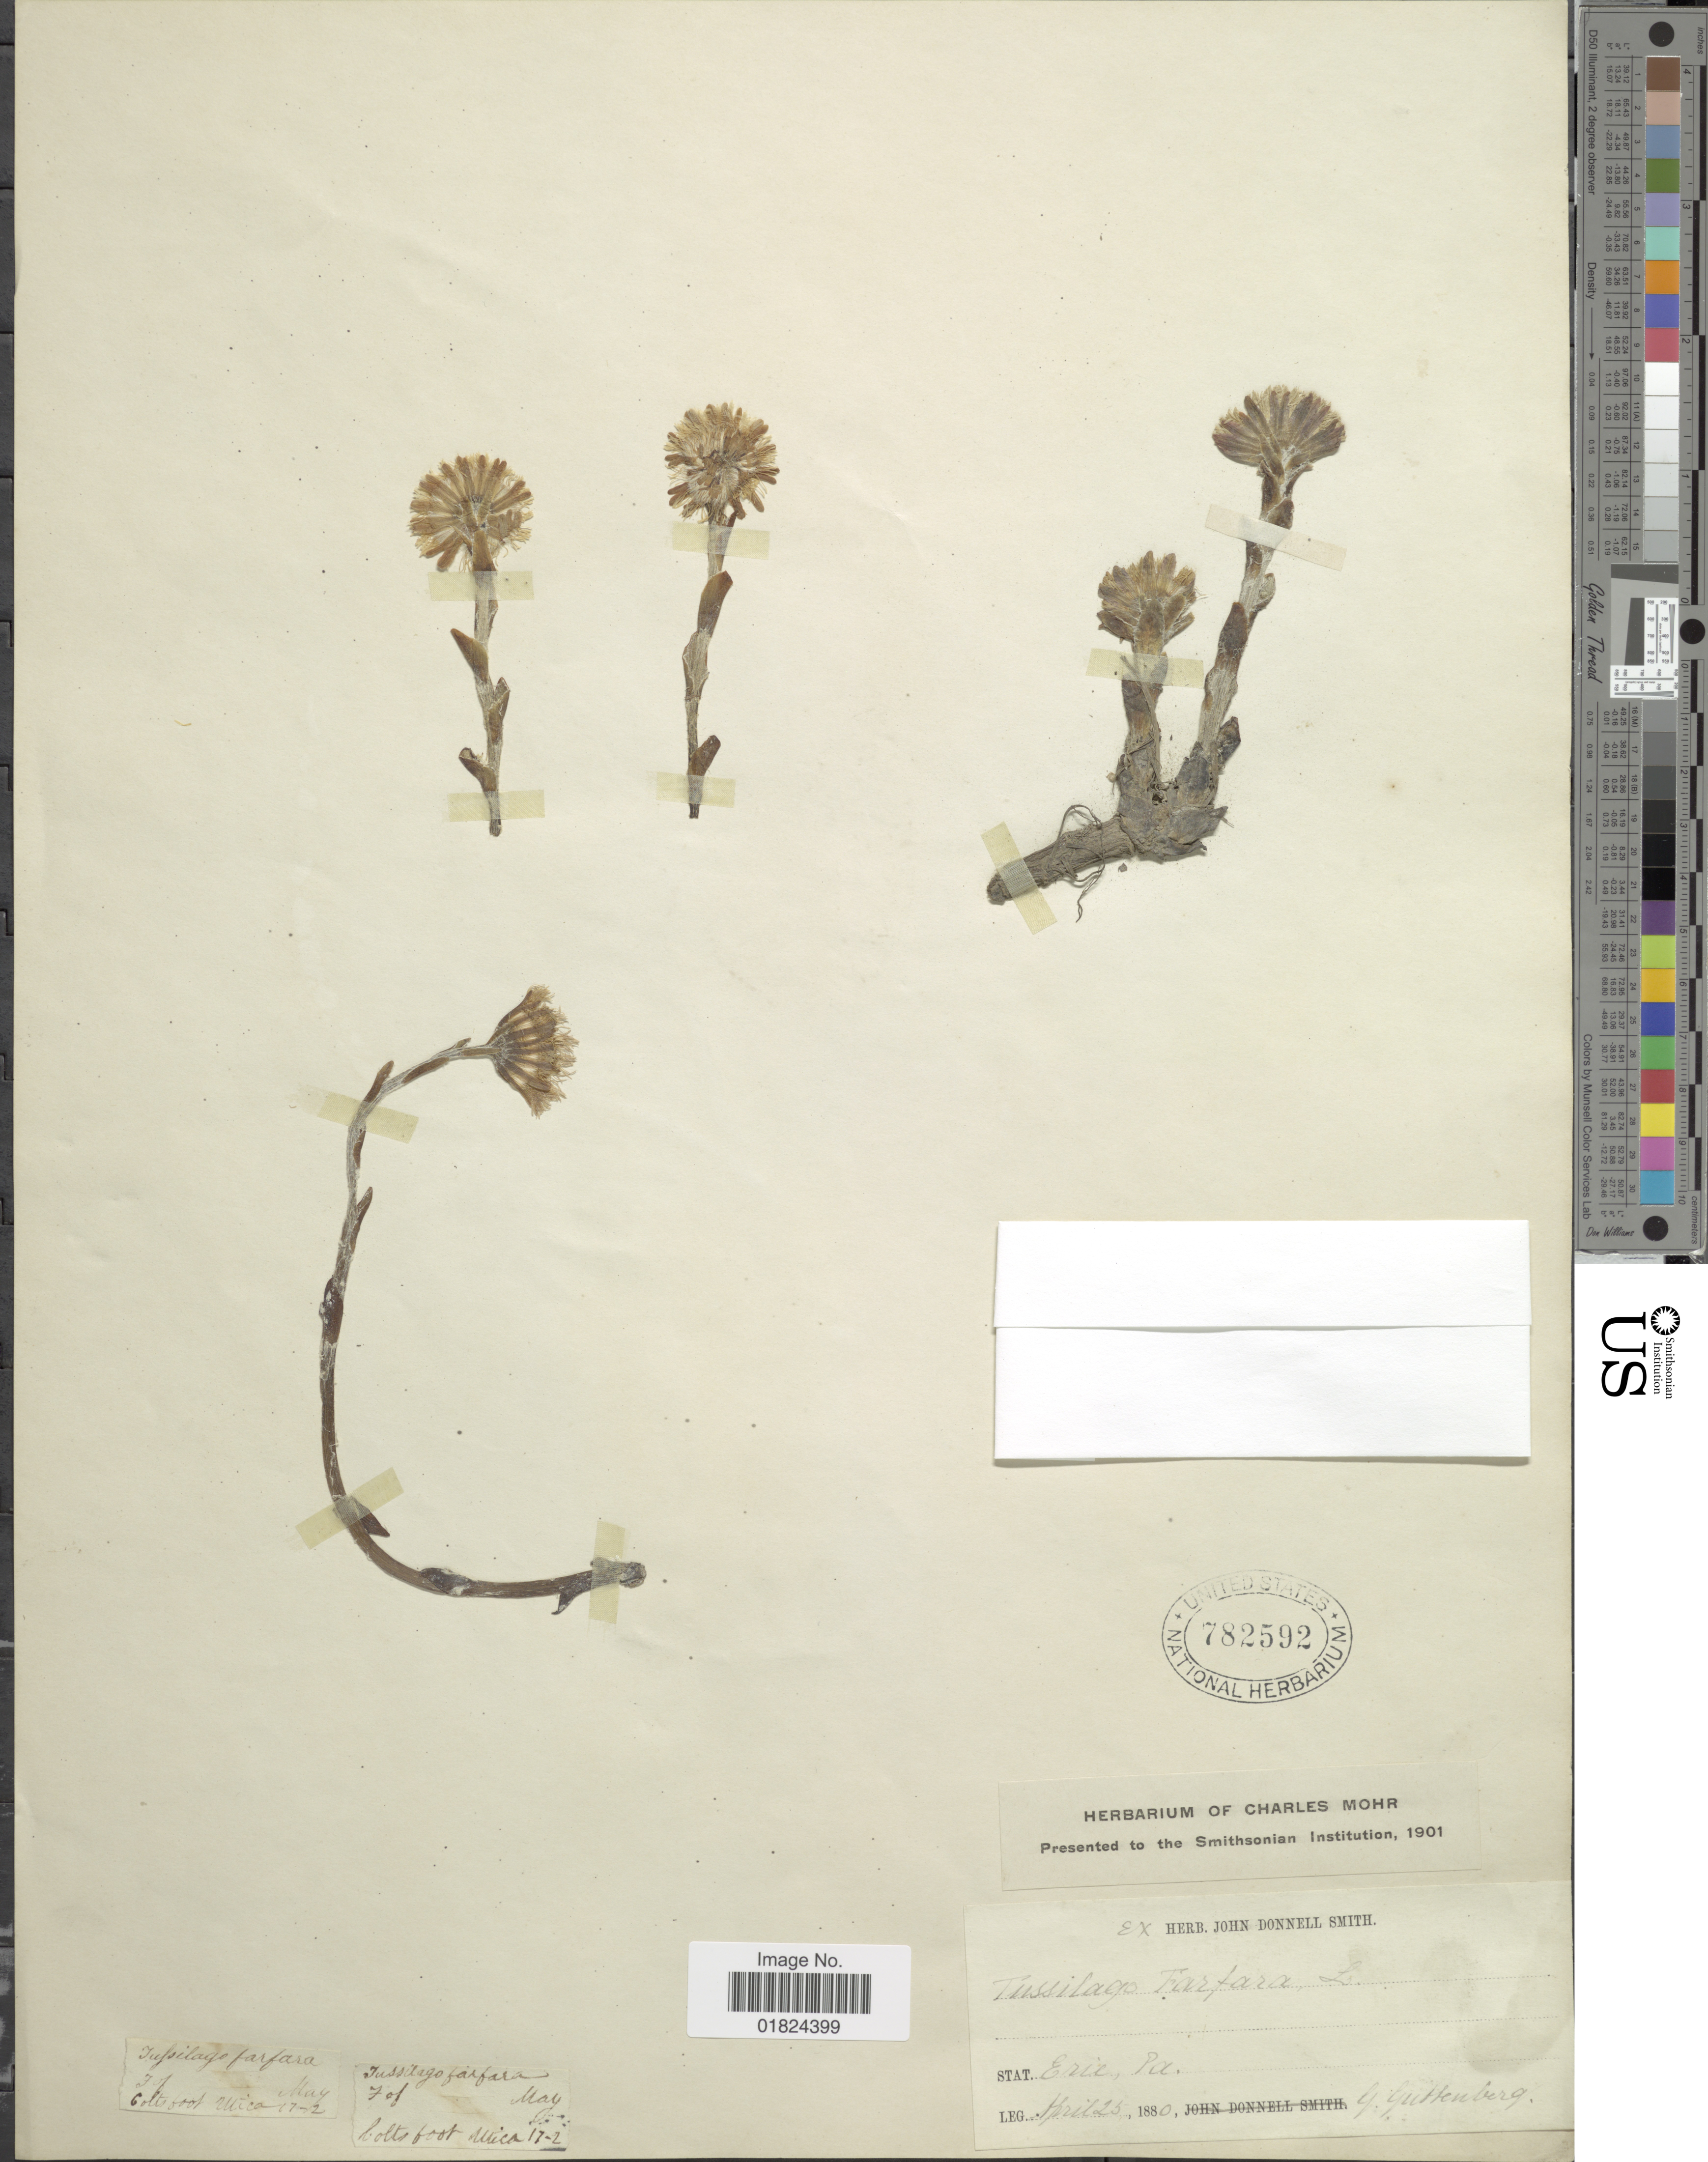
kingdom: Plantae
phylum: Tracheophyta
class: Magnoliopsida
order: Asterales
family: Asteraceae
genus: Tussilago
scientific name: Tussilago farfara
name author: L.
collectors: G. Guttenberg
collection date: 1880-04-23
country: United States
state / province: Pennsylvania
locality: Erie, Pa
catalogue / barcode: US 782592